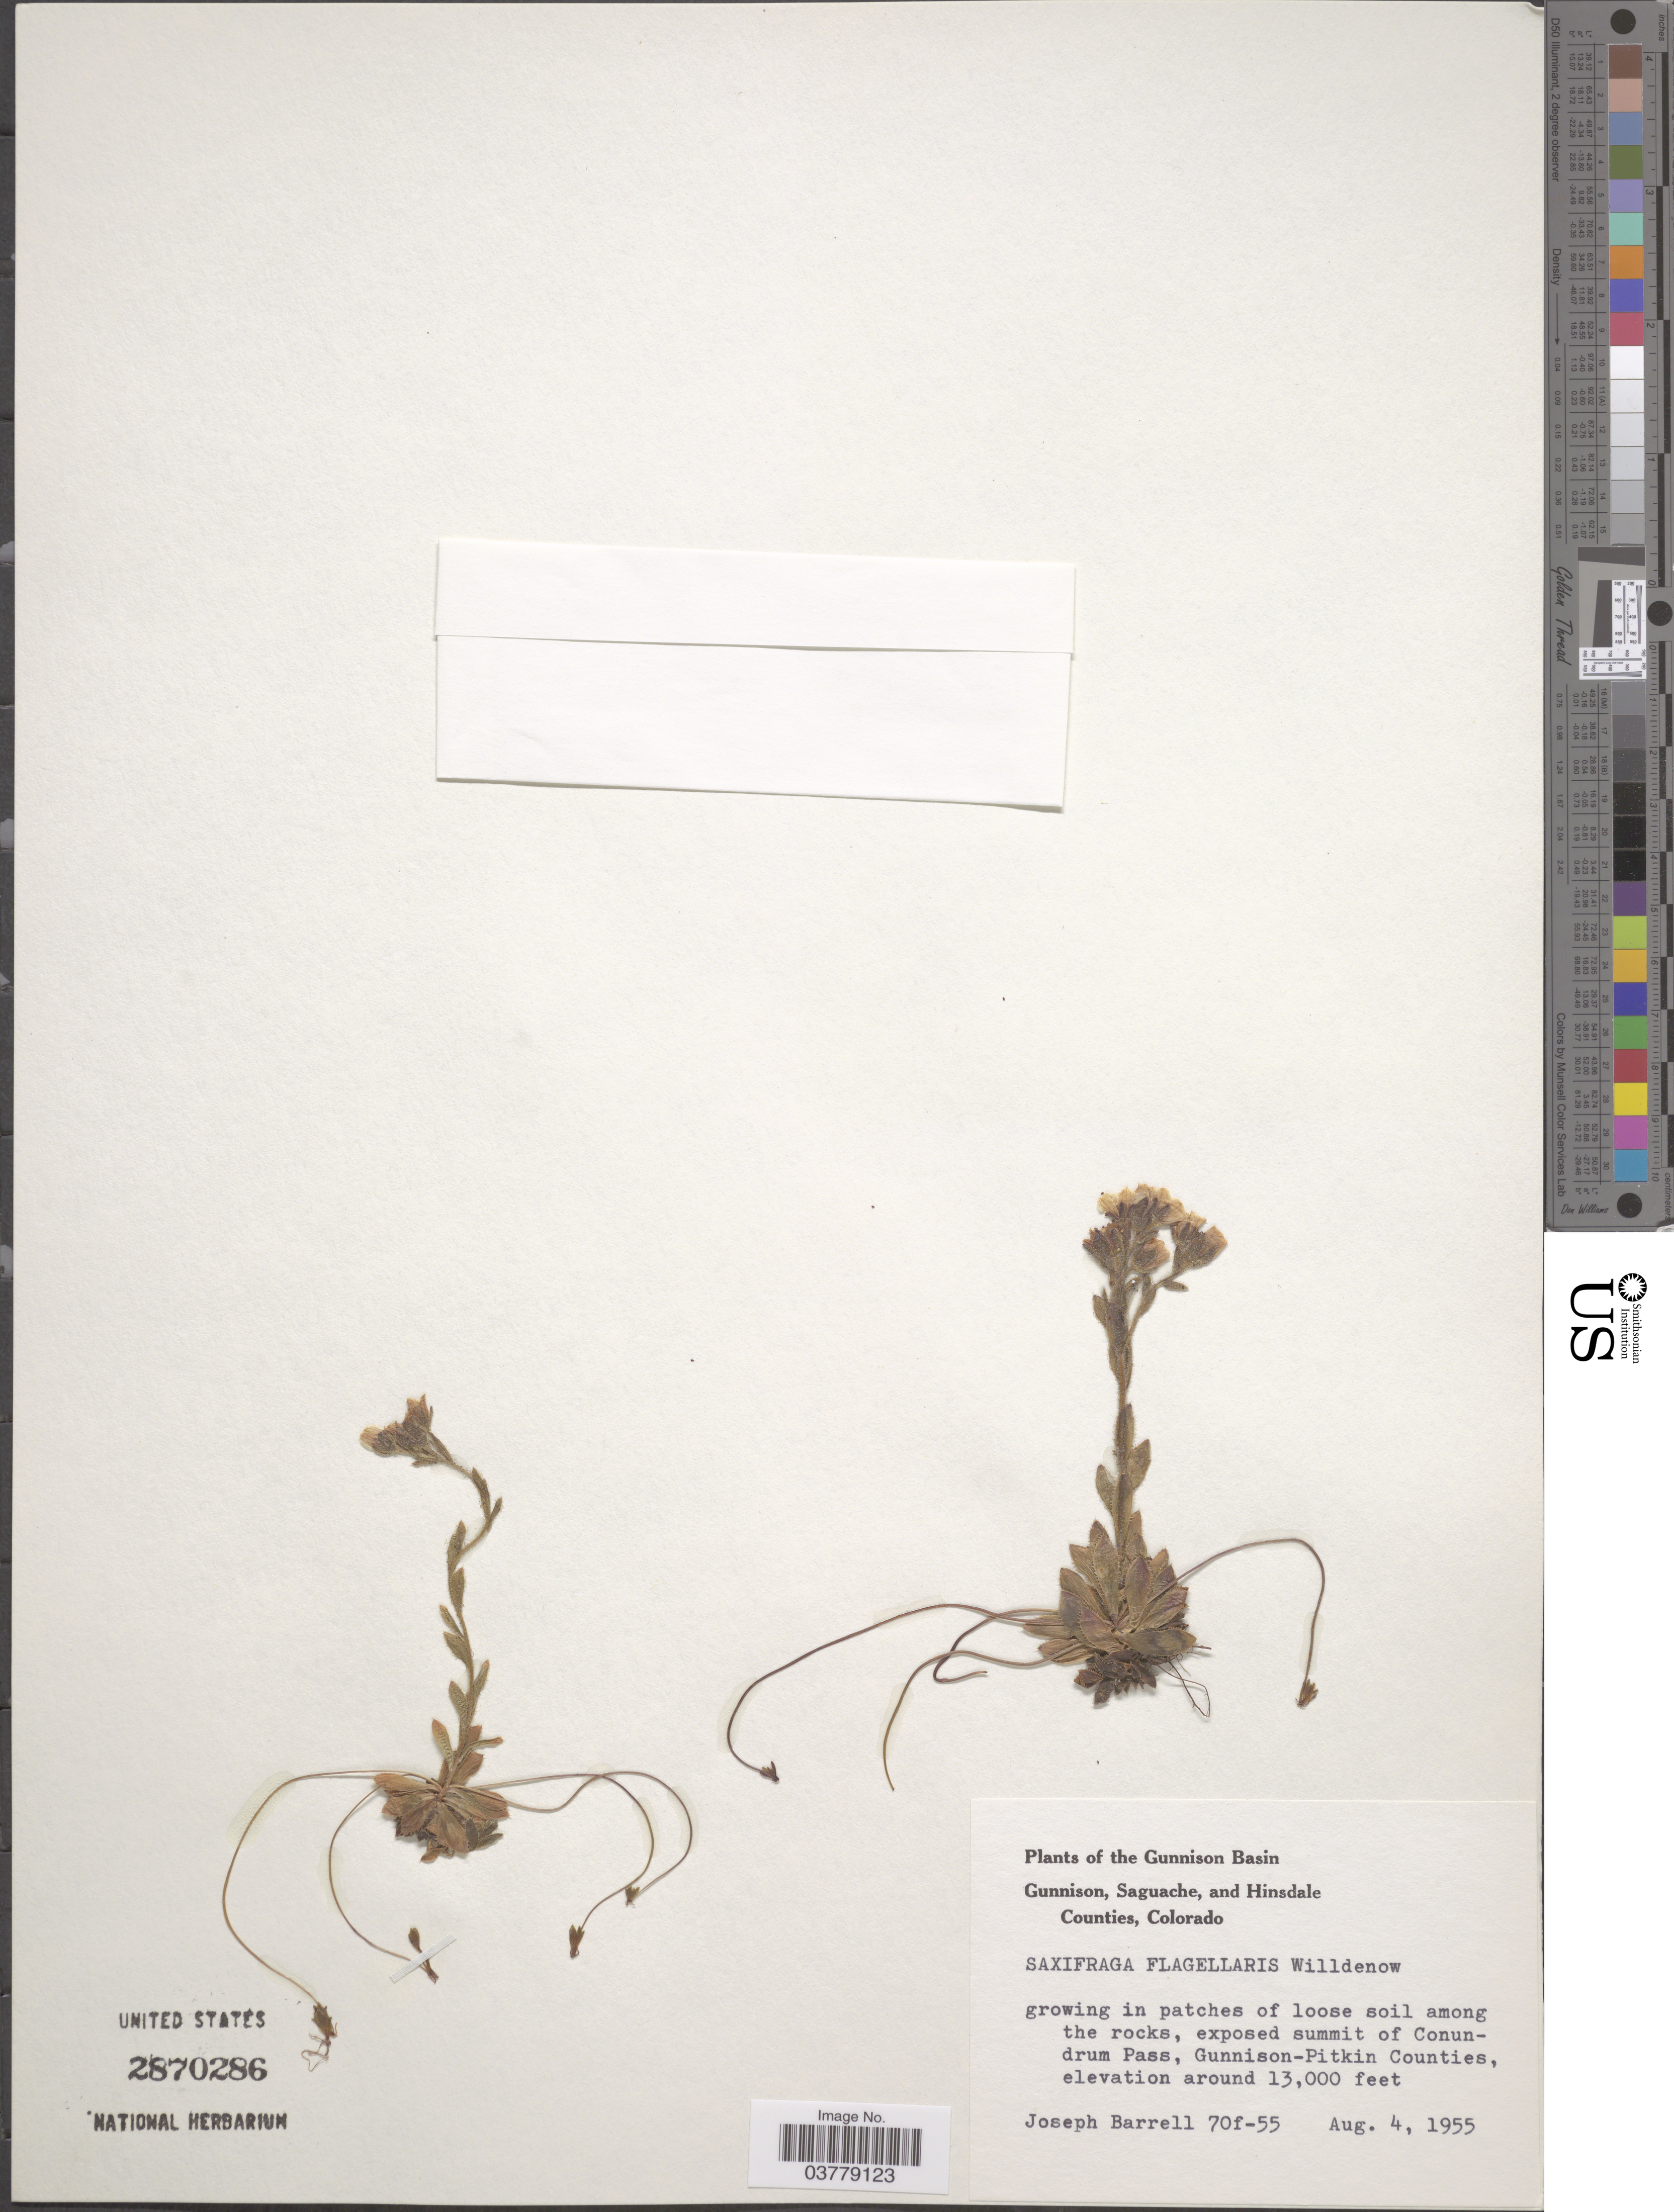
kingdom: Plantae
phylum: Tracheophyta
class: Magnoliopsida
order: Saxifragales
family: Saxifragaceae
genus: Saxifraga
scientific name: Saxifraga flagellaris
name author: Willd. ex Sternb.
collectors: J. Barrell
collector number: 70f-55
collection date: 1955-08-04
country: United States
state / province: Colorado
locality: The Gunnison Basin. Exposed summit of Conundrum Pass, Gunnison-Pitkin Counties.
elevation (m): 3962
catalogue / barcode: US 2870286